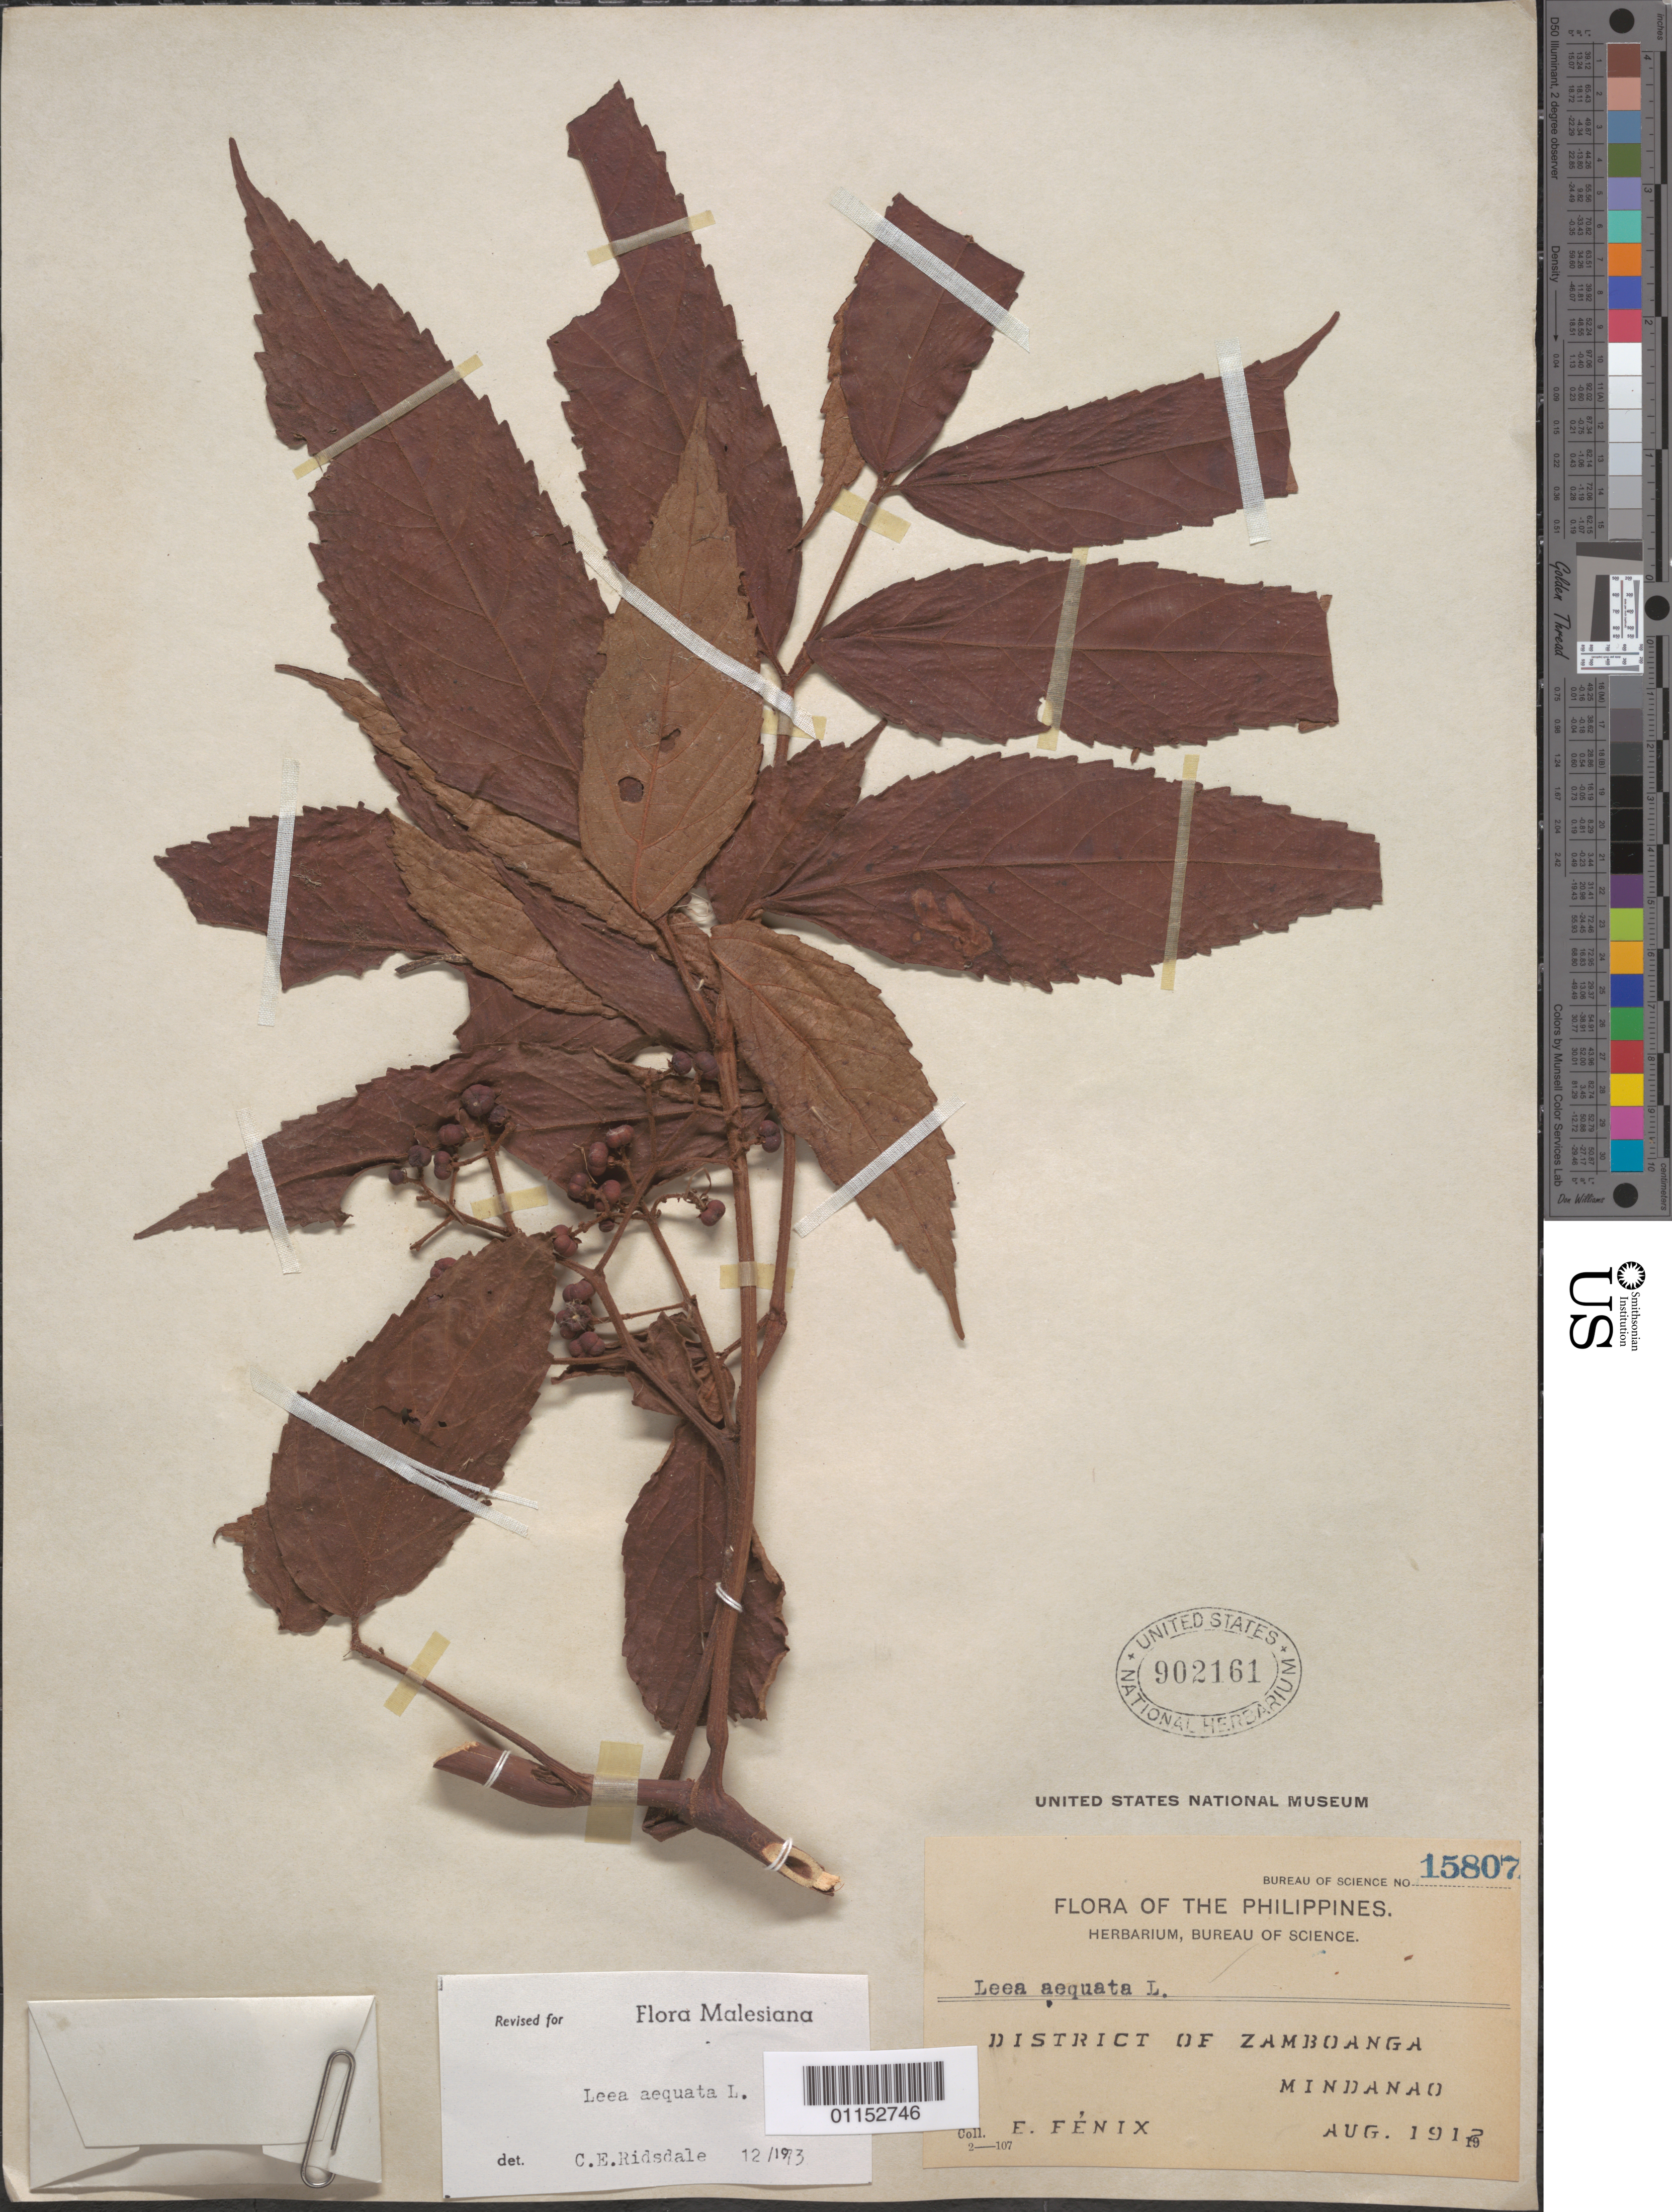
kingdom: Plantae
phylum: Tracheophyta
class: Magnoliopsida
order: Vitales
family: Vitaceae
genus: Leea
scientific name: Leea aequata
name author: L.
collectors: E. Fenix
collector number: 15807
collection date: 1912-08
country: Philippines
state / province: Zamboanga Peninsula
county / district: Zamboanga del Sur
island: Mindanao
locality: Zamboanga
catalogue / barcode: US 902161